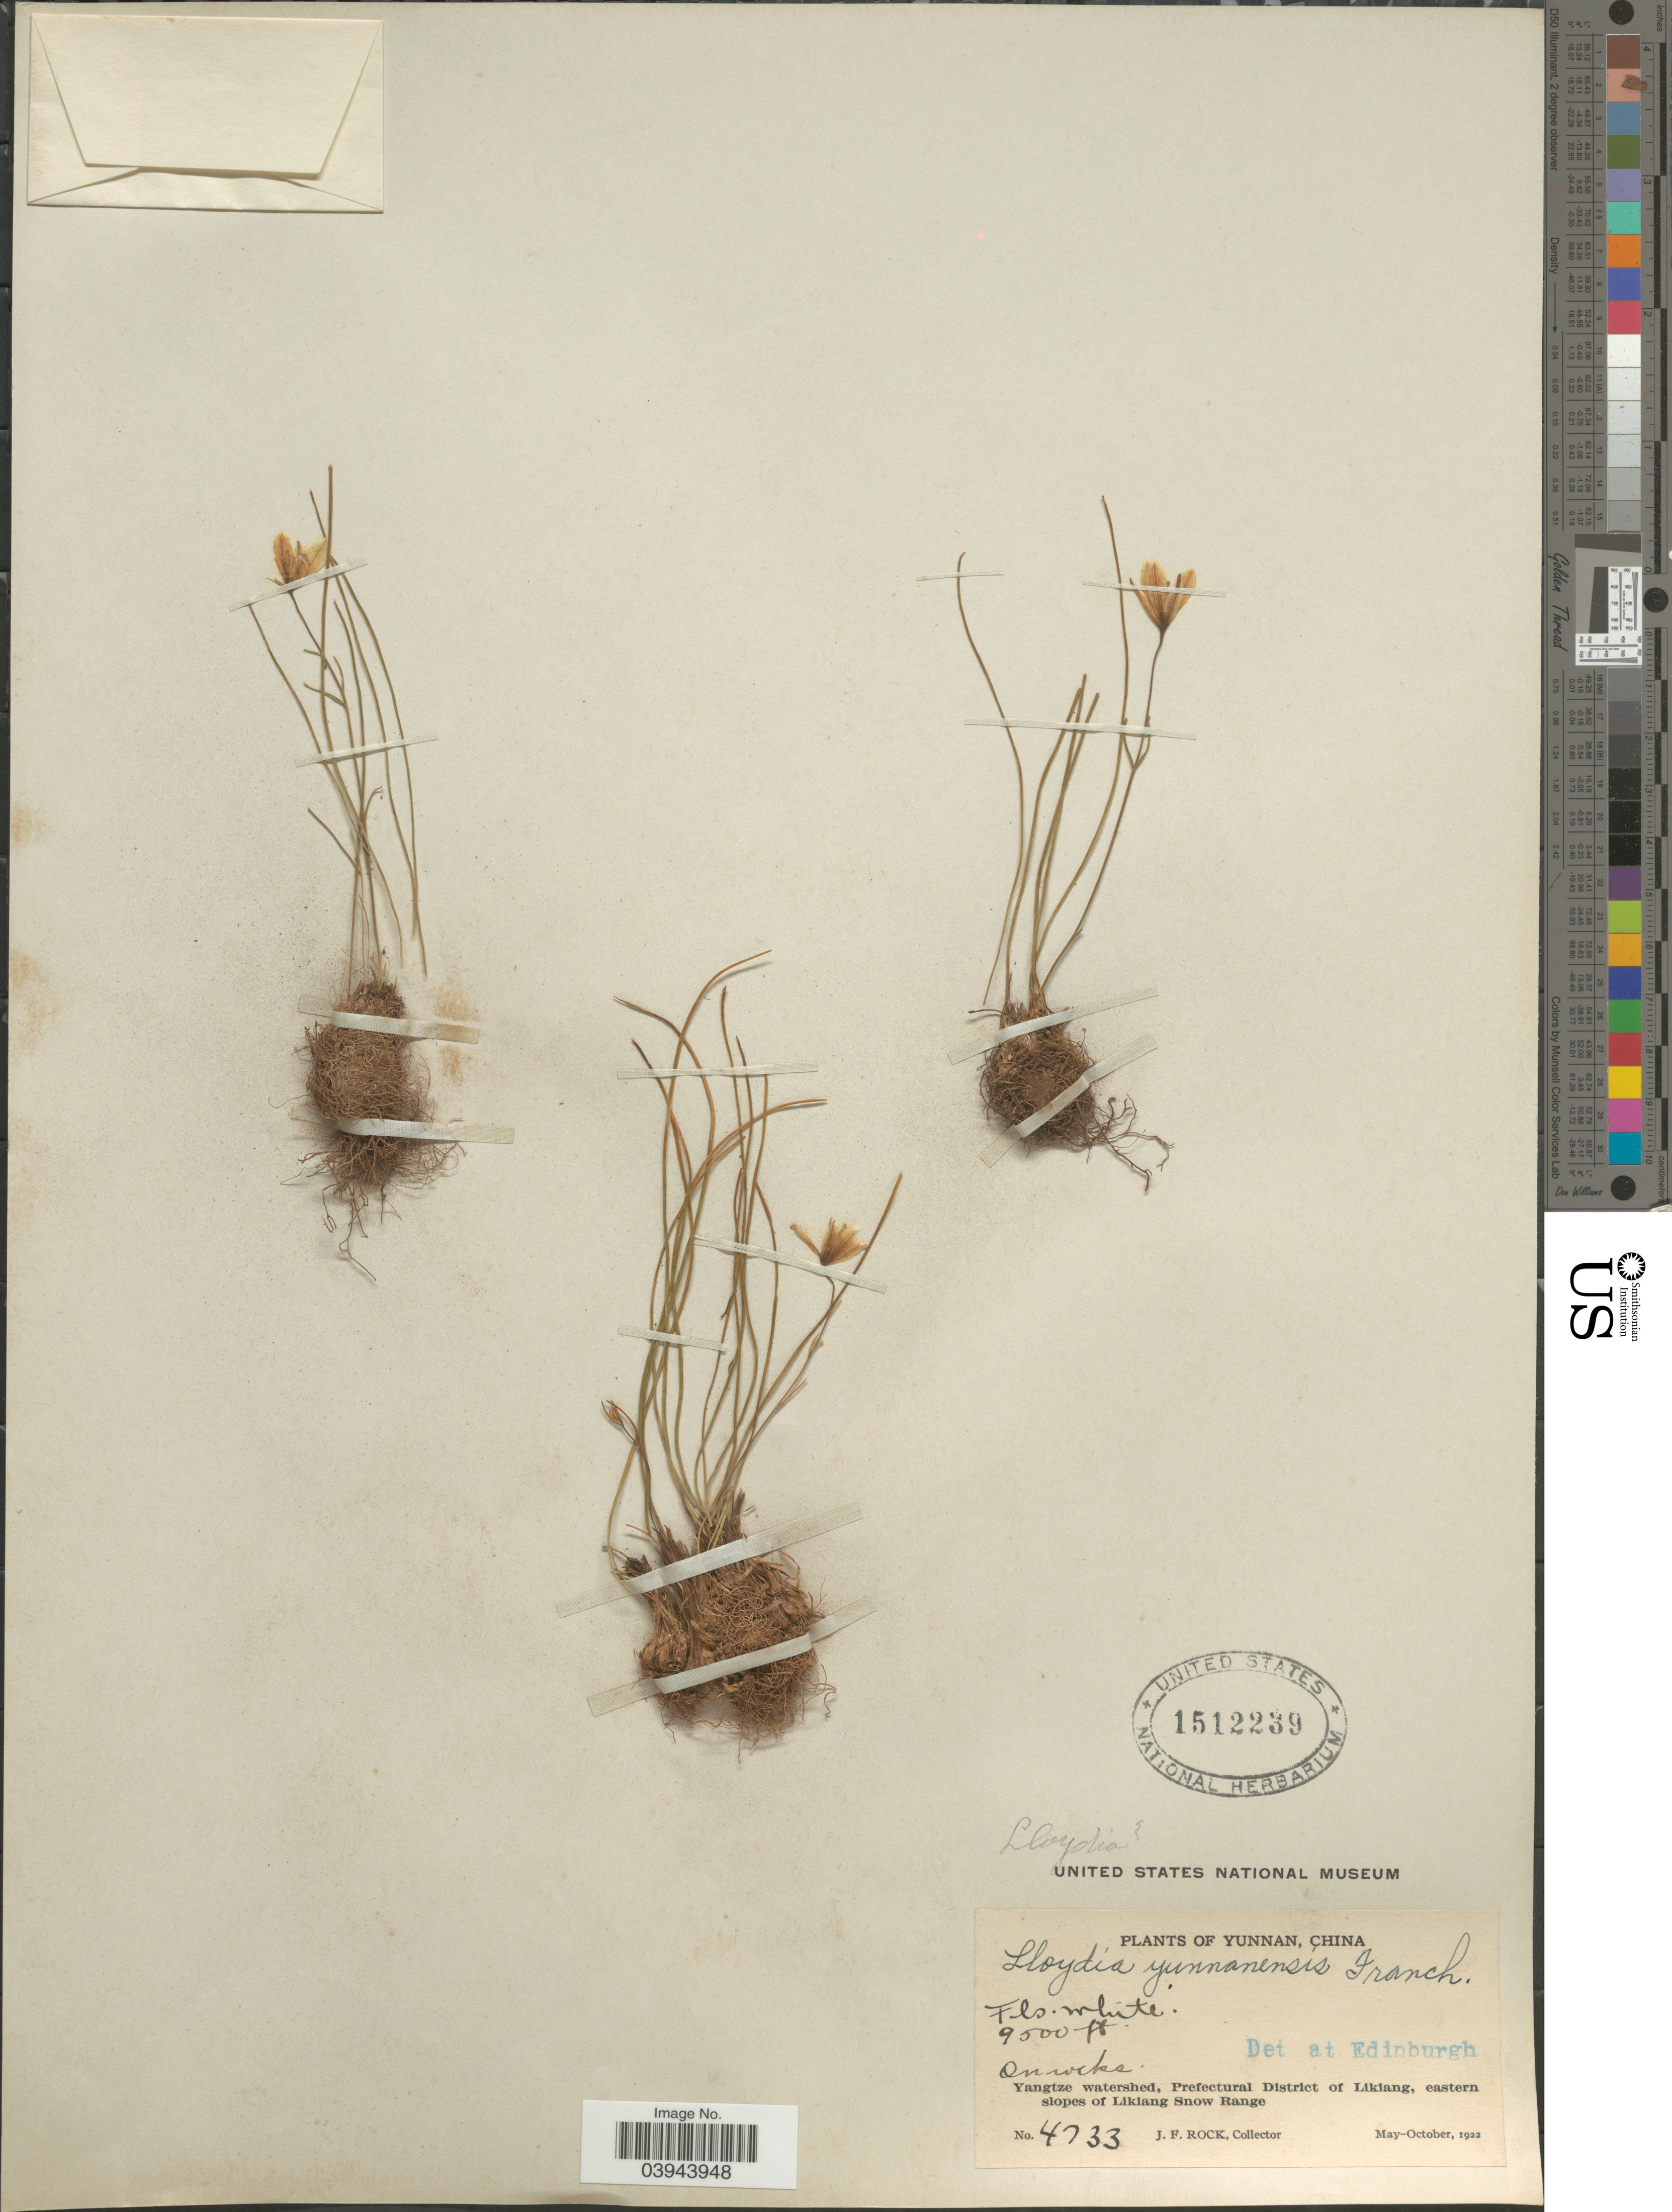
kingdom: Plantae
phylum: Tracheophyta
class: Liliopsida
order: Liliales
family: Liliaceae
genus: Lloydia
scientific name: Lloydia yunnanensis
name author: Franch.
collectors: J. Rock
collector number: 4733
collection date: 1922-05/1922-10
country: China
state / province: Yunnan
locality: Yangtze watershed, Prefectural District of Likiang, eastern slopes of Likiang Snow Range.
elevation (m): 2896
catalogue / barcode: US 1512239